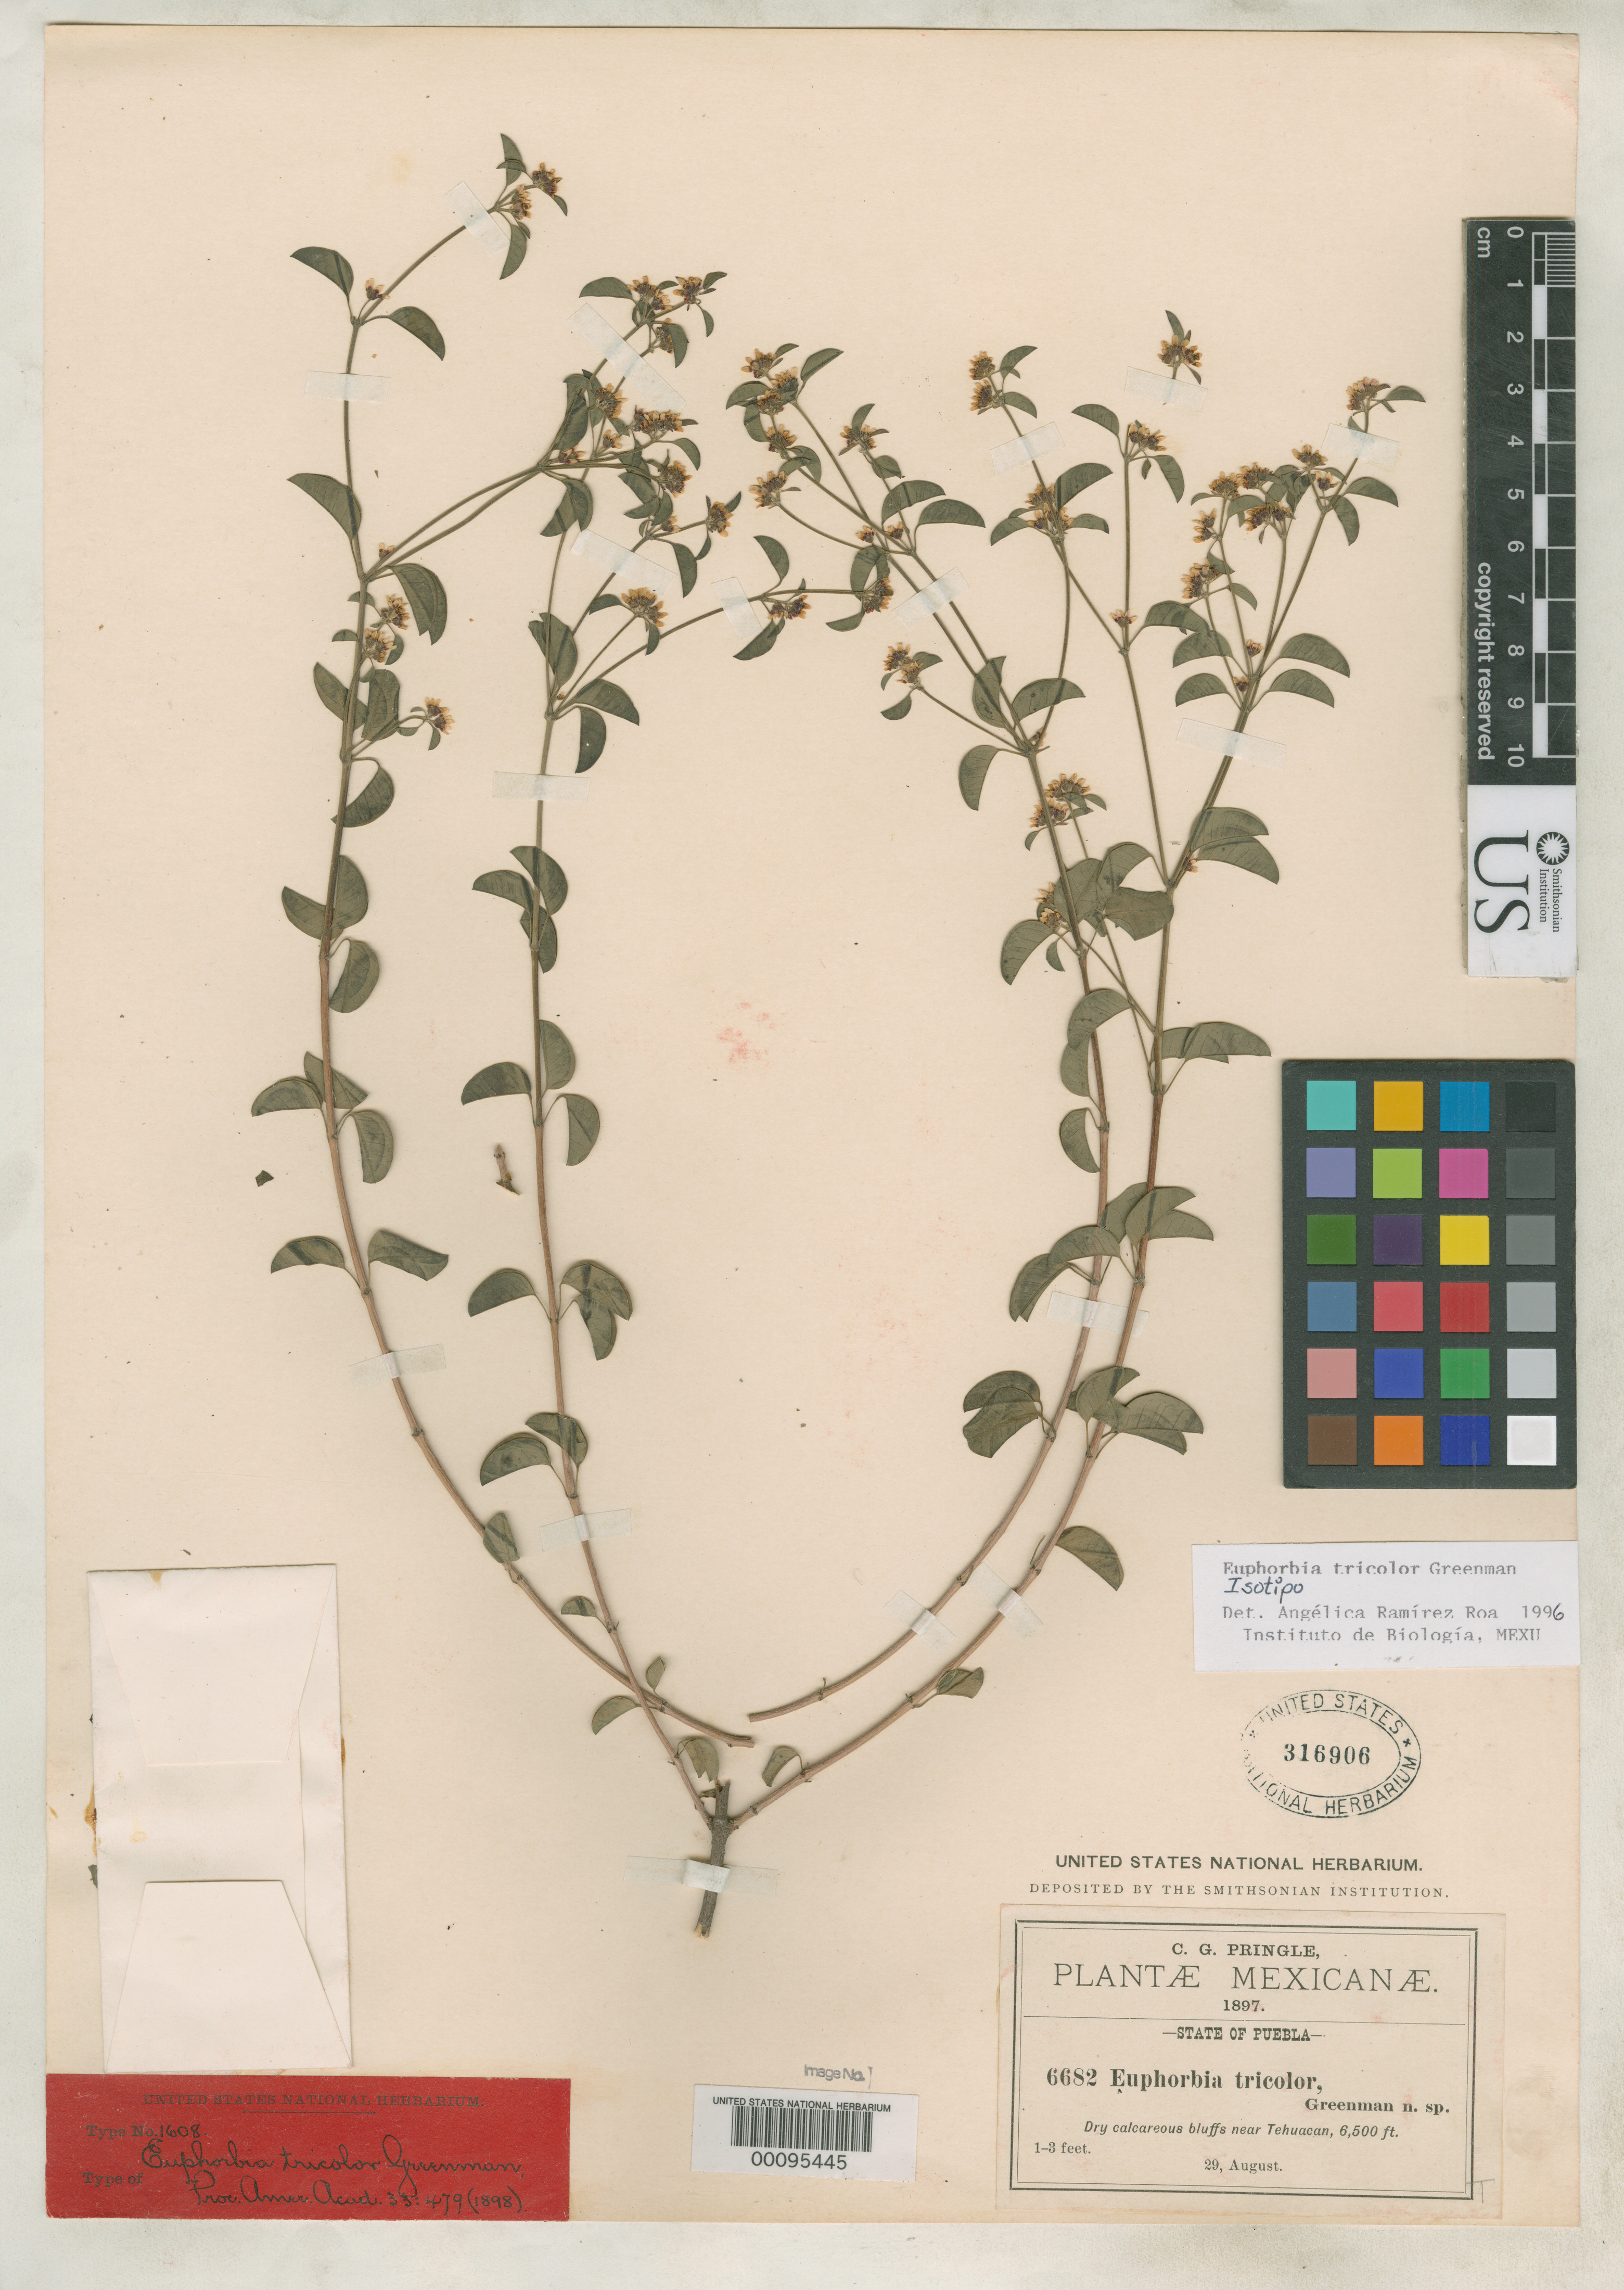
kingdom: Plantae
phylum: Tracheophyta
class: Magnoliopsida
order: Malpighiales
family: Euphorbiaceae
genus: Euphorbia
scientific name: Euphorbia tricolor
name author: Greenm.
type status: Isotype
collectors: C. G. Pringle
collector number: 6682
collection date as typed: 29 Aug 1897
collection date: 1897-08-29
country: Mexico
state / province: Puebla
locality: Near Tehuacan.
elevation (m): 1981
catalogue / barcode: US 316906